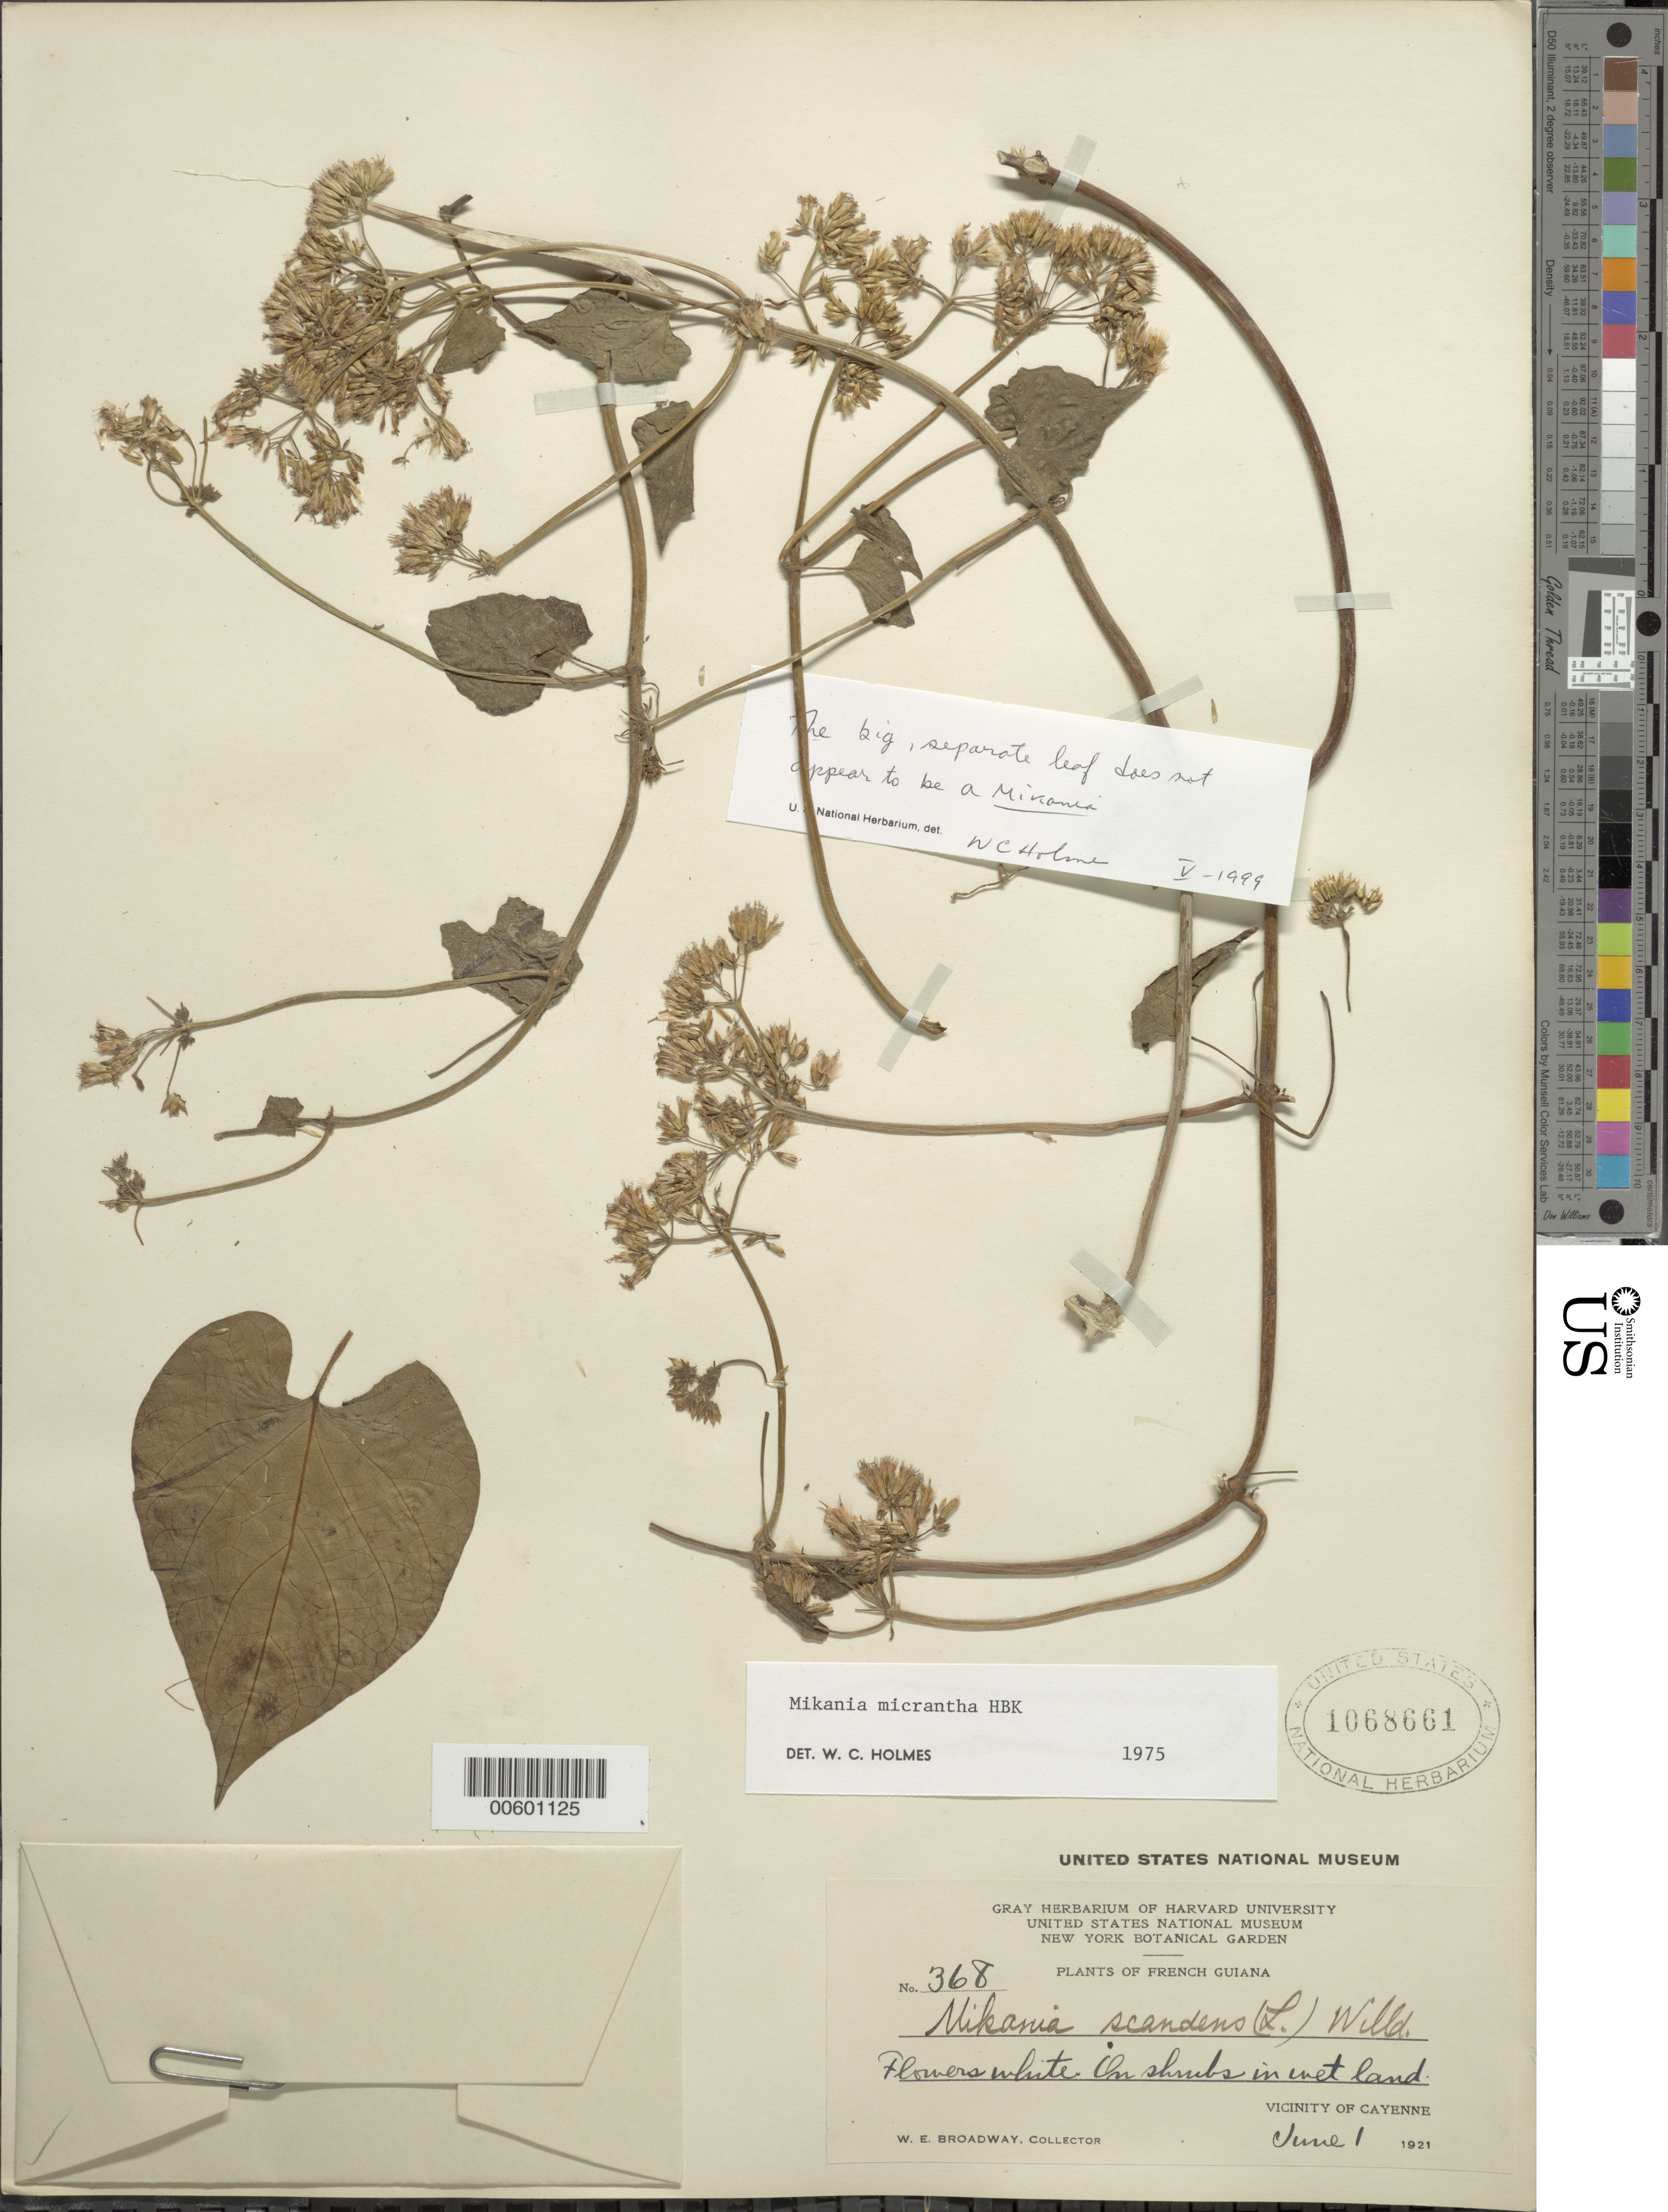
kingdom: Plantae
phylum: Tracheophyta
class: Magnoliopsida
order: Asterales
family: Asteraceae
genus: Mikania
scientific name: Mikania micrantha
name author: Kunth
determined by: Holmes, W. C.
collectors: W. E. Broadway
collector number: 368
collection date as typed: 1-Jun-21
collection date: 1921-06-01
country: French Guiana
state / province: Cayenne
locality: Cayenne, vic.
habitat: Wet land, on shrubs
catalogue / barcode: US 1068661